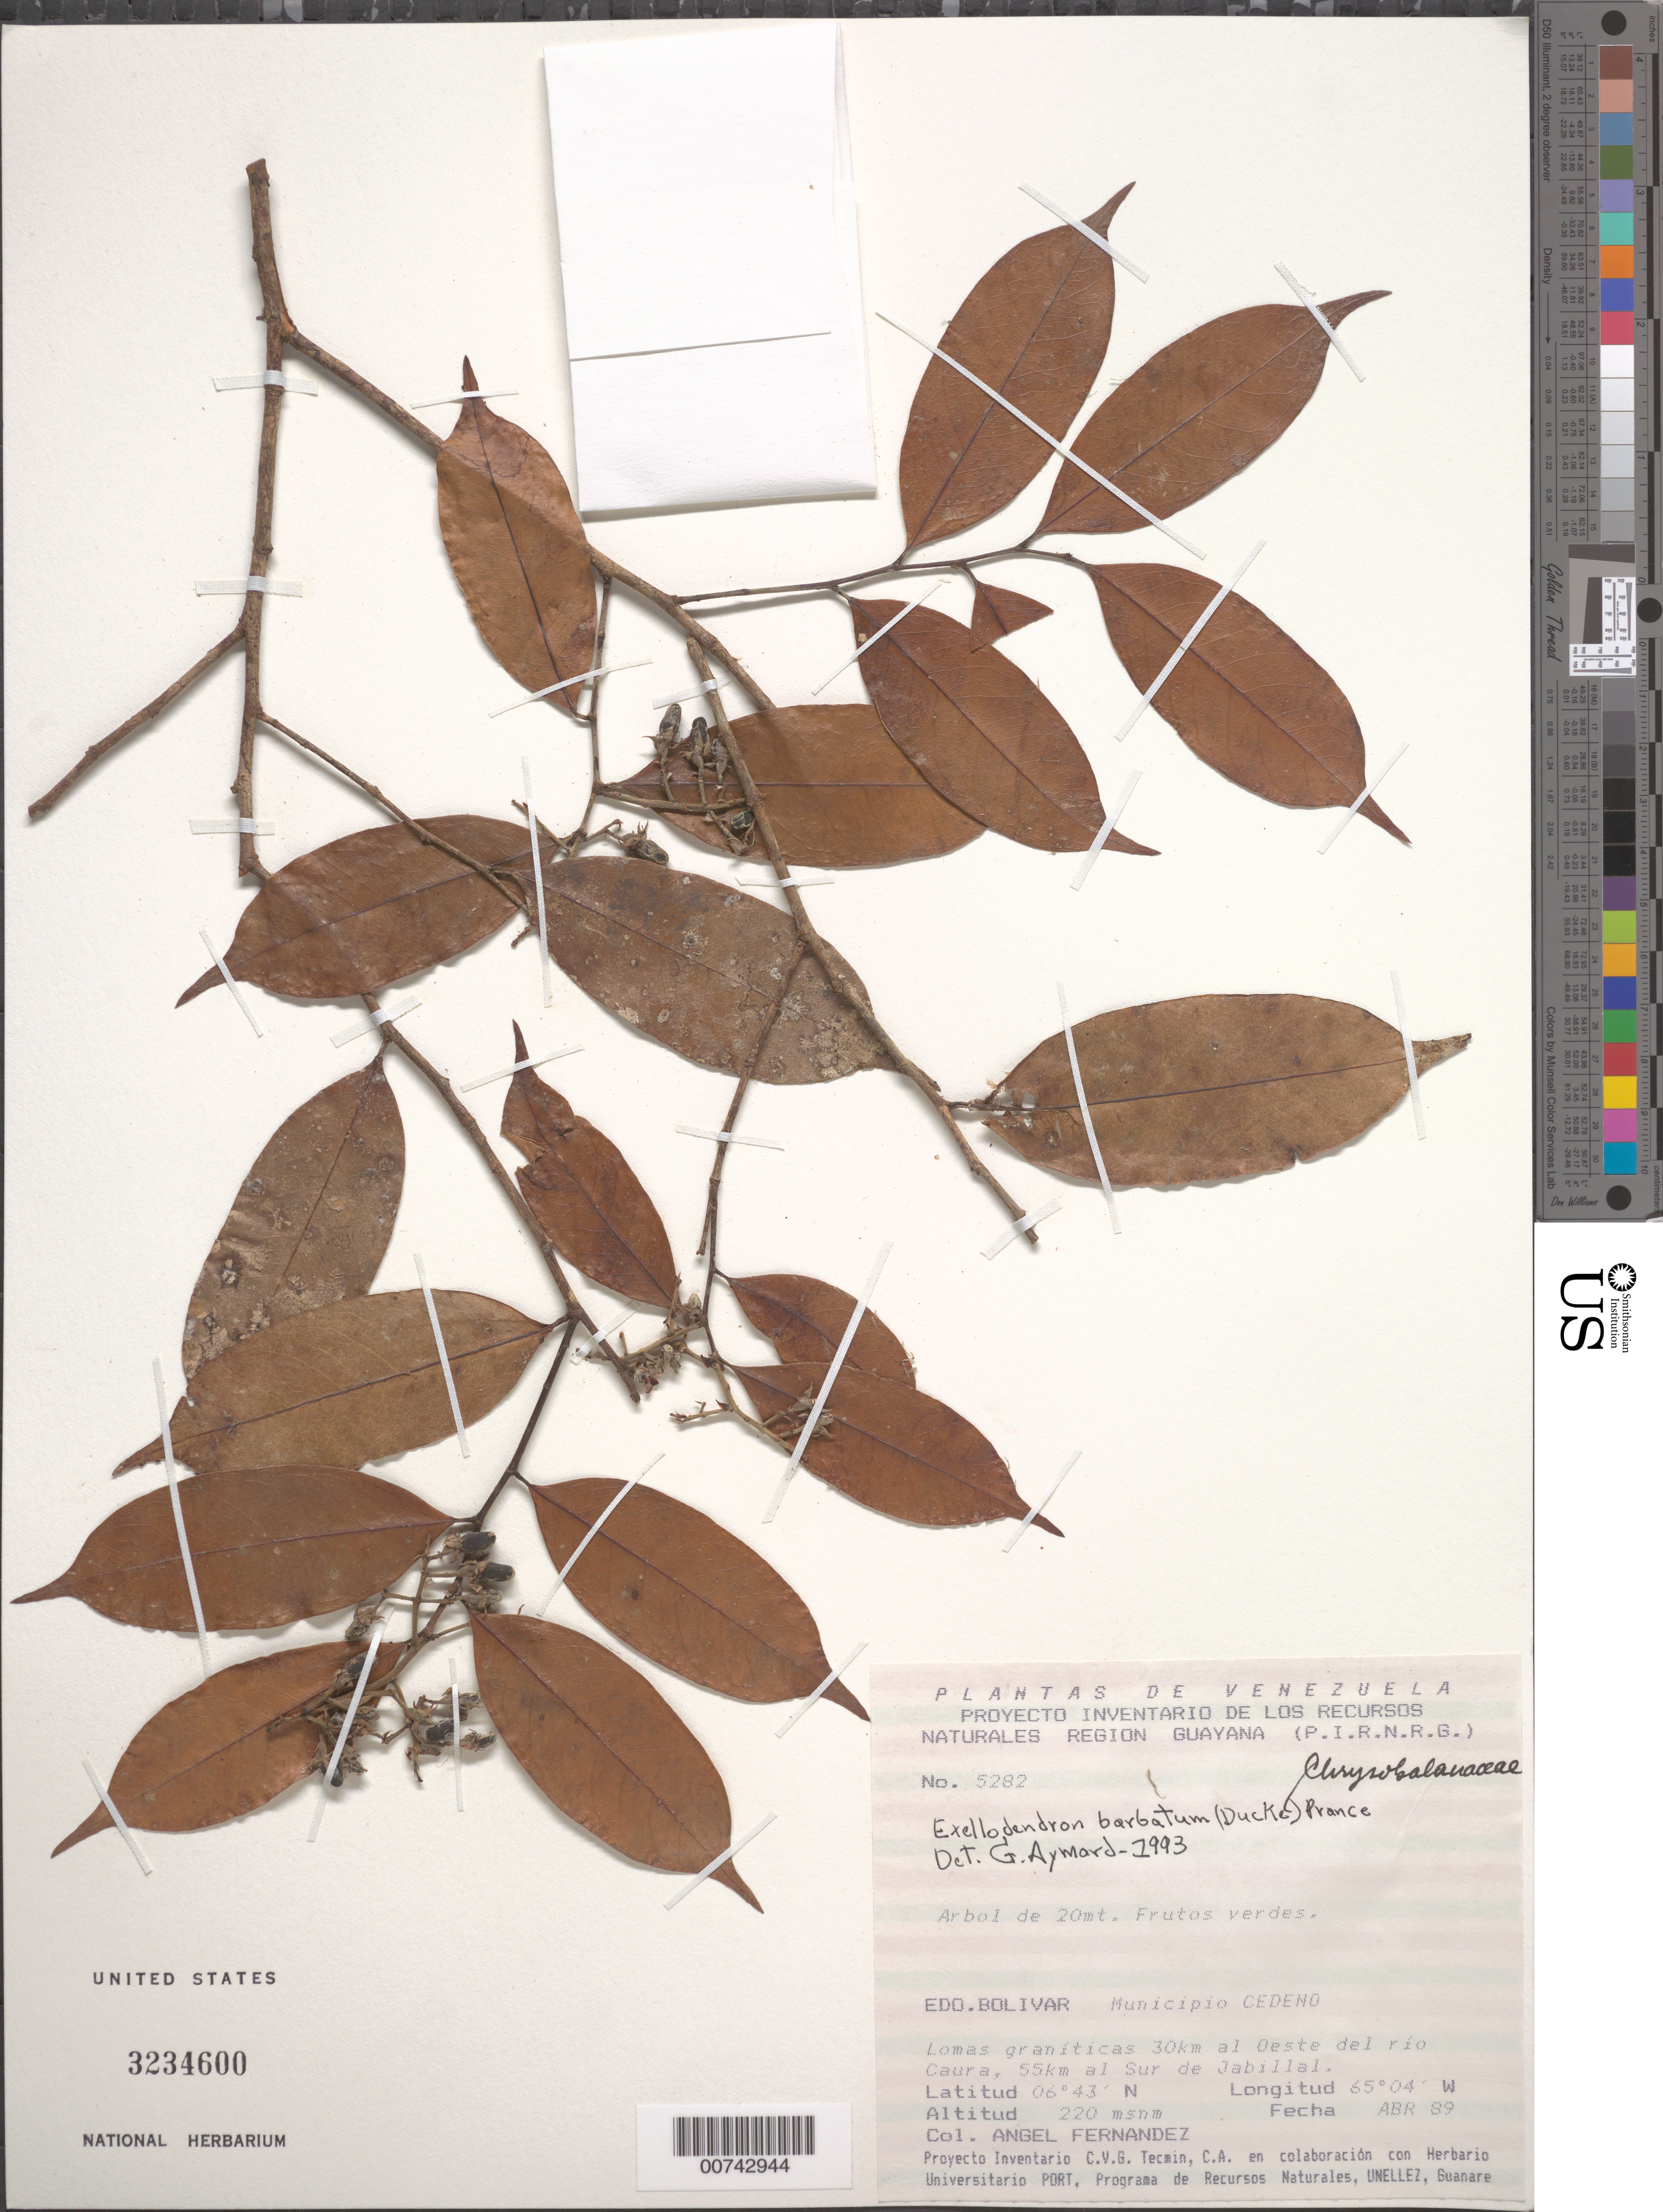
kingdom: Plantae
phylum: Tracheophyta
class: Magnoliopsida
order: Malpighiales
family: Chrysobalanaceae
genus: Exellodendron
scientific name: Exellodendron barbatum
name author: (Ducke) Prance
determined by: Aymard C., G. A., (PORT), Univ. Nac. Exp. de los Llanos Ezequiel Zamora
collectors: A. Fernández & E. Sanoja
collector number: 5282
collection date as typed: Apr-89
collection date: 1989-04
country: Venezuela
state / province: Bolívar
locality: Mun. Cedeño, 30 km al Oeste del Río Caura, 55 km al Sur de Jabillal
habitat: Granitic hills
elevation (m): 220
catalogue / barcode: US 3234600